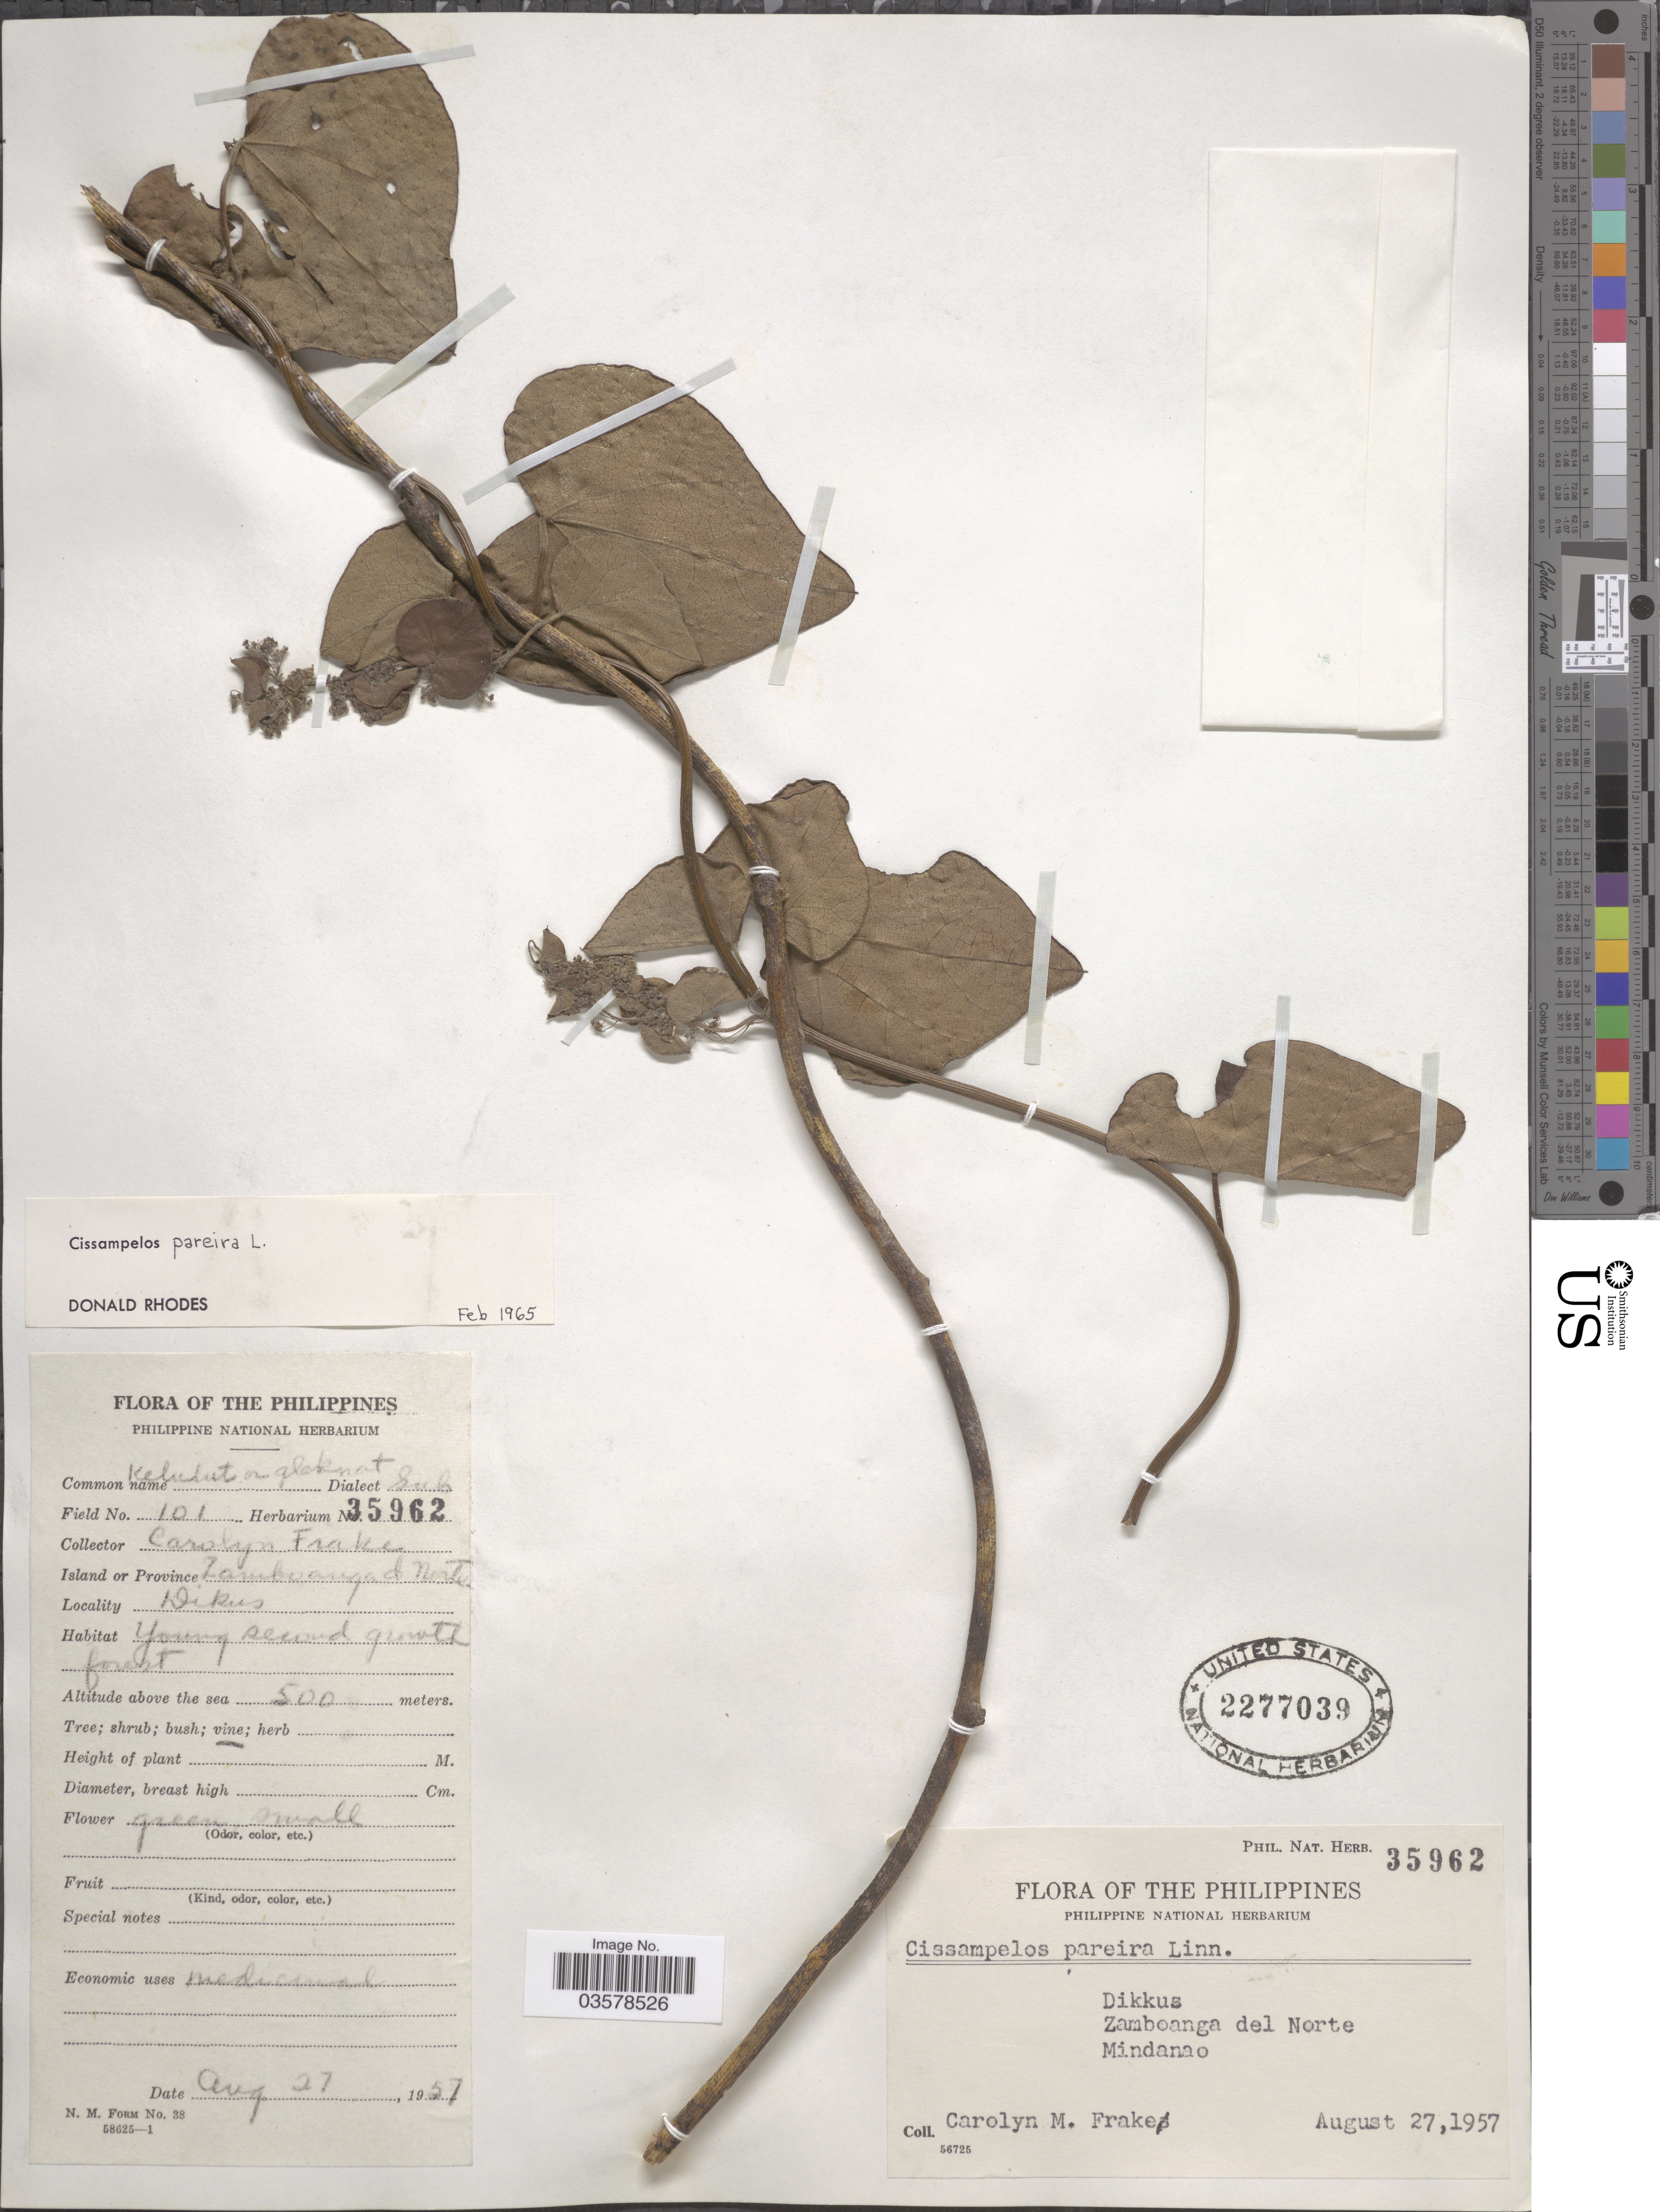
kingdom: Plantae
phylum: Tracheophyta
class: Magnoliopsida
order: Ranunculales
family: Menispermaceae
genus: Cissampelos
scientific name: Cissampelos pareira var. hirsuta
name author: (Buch.-Ham. ex DC.) Forman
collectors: C. M. Frake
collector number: Phil. Nat. Herb. 35962/101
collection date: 1957-08-27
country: Philippines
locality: Dikkus, Zamboanga del Norte, Mindanao.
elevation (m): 500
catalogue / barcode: US 2277039